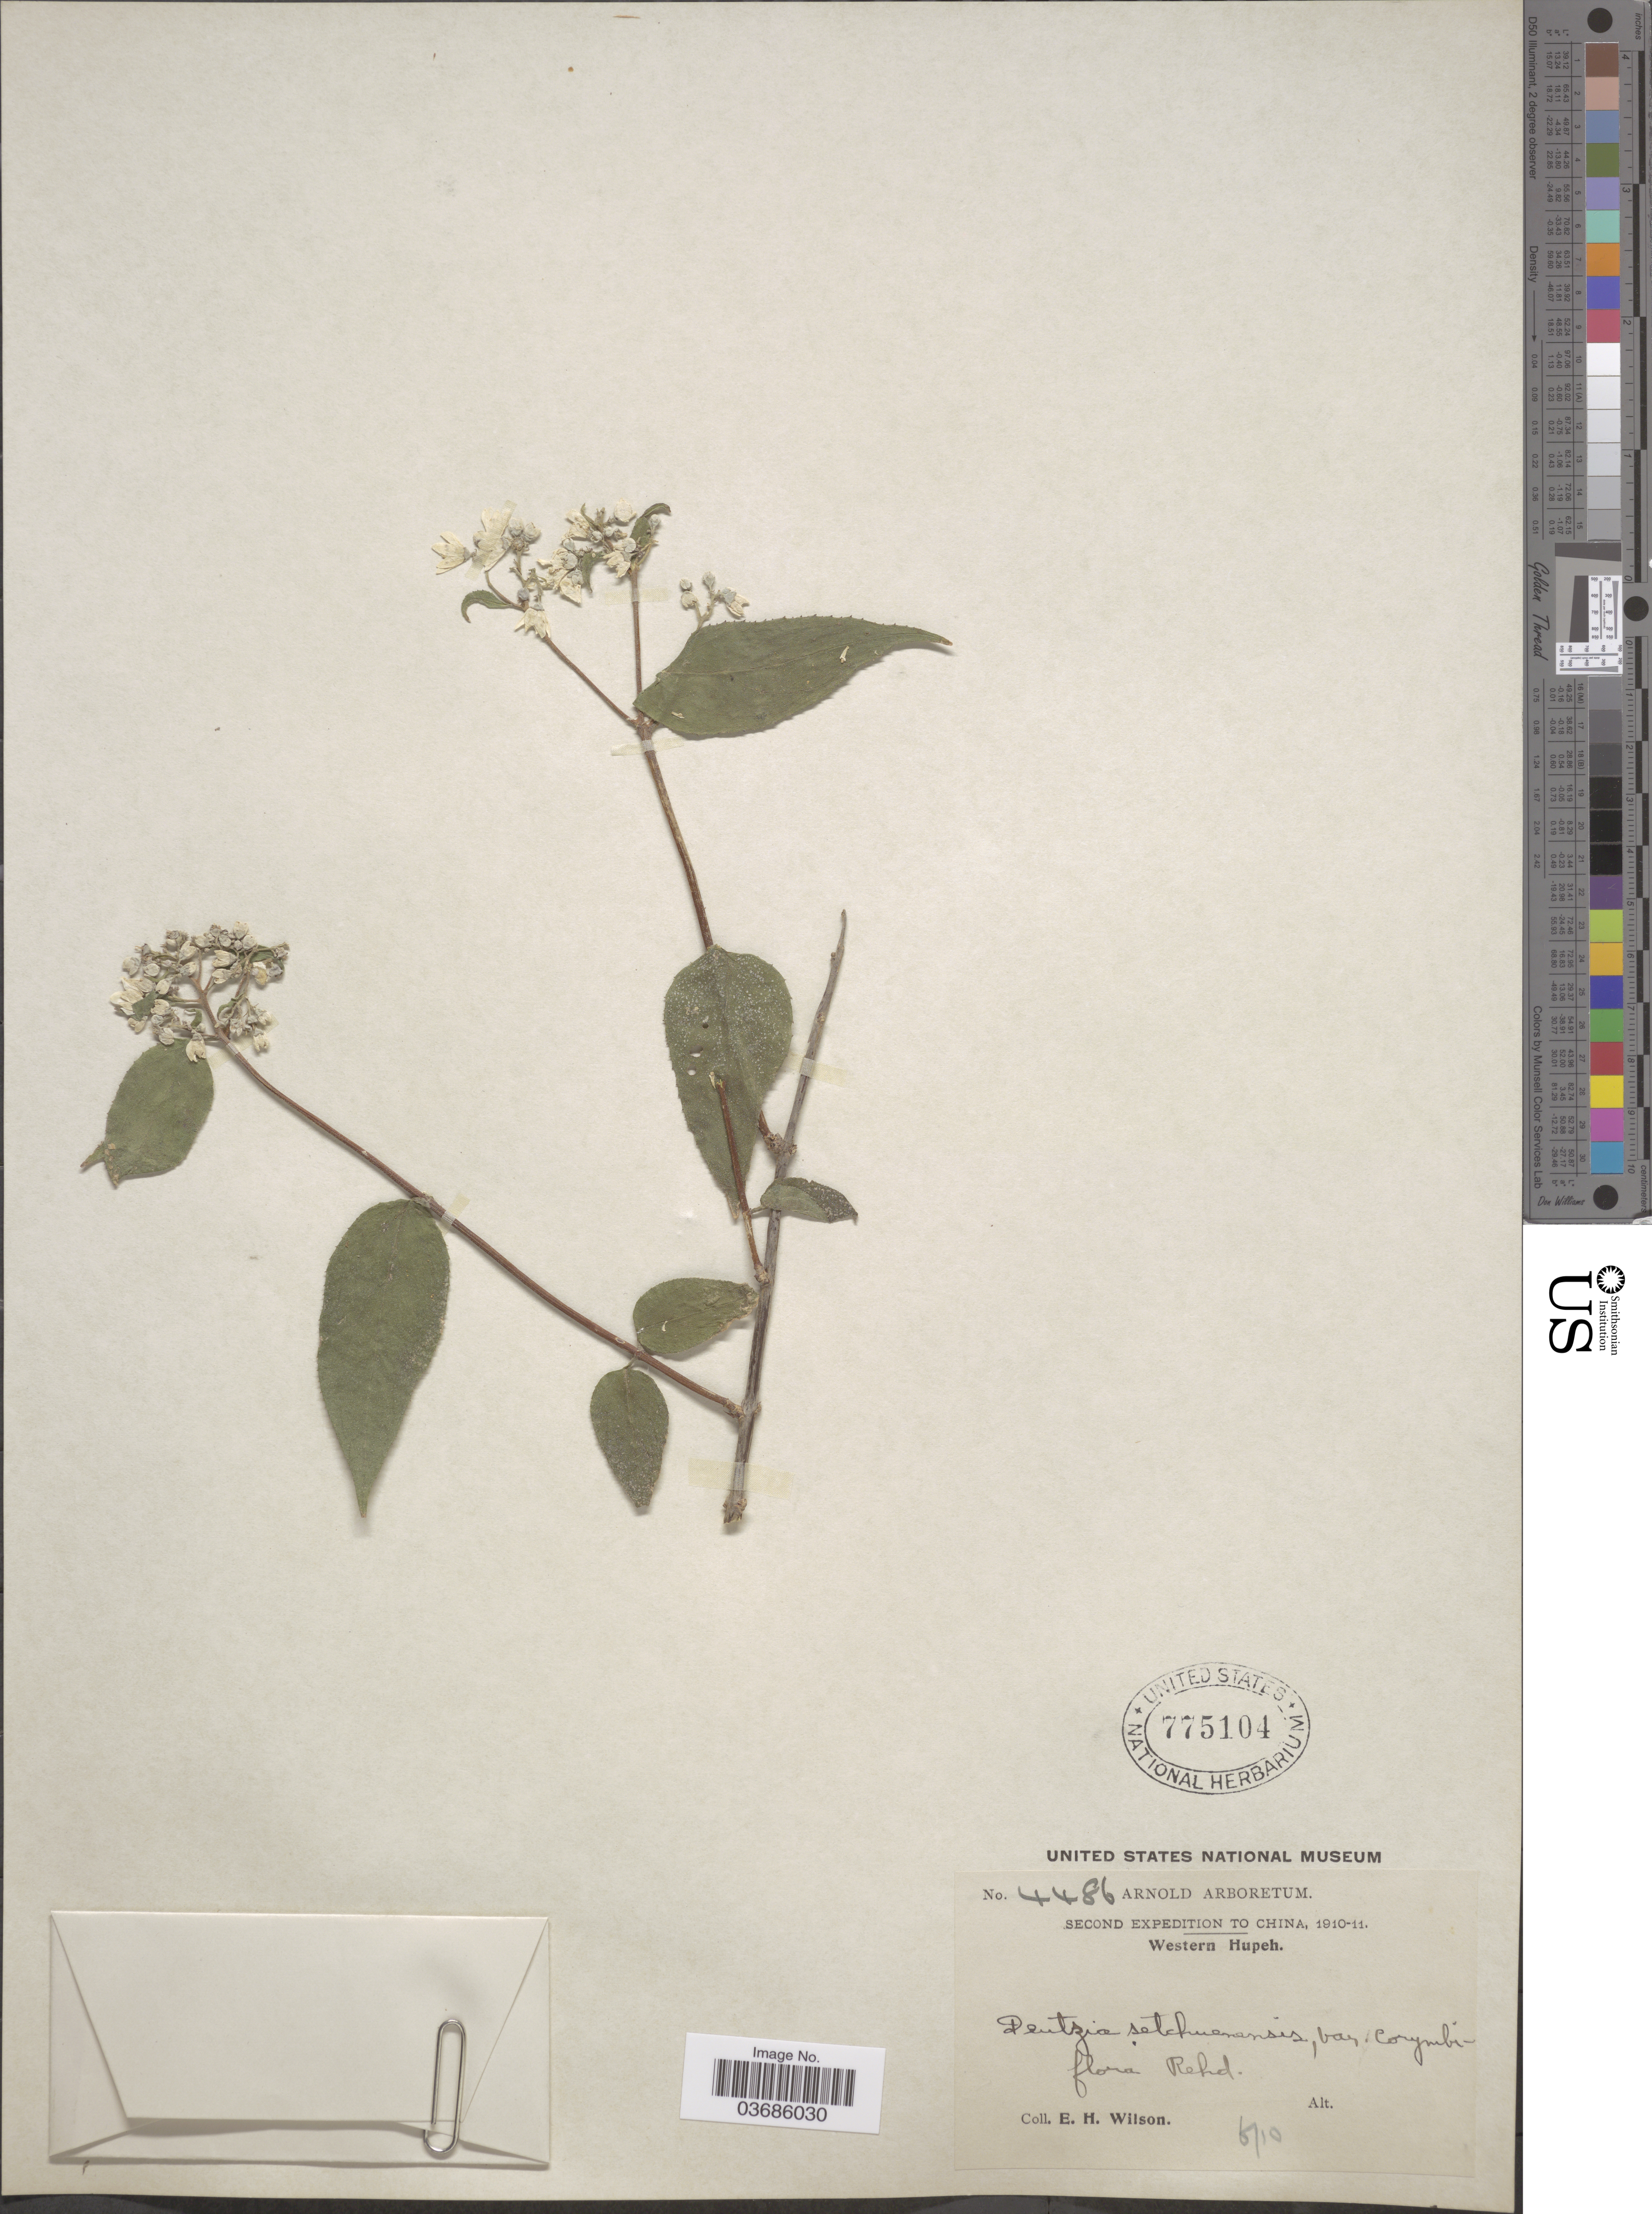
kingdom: Plantae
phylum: Tracheophyta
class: Magnoliopsida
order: Cornales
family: Hydrangeaceae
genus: Deutzia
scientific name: Deutzia setchuenensis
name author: Franch.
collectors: E. Wilson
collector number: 4486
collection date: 1910-06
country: China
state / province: Hubei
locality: Second Expedition to China, 1910-11. Western Hupeh.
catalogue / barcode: US 775104